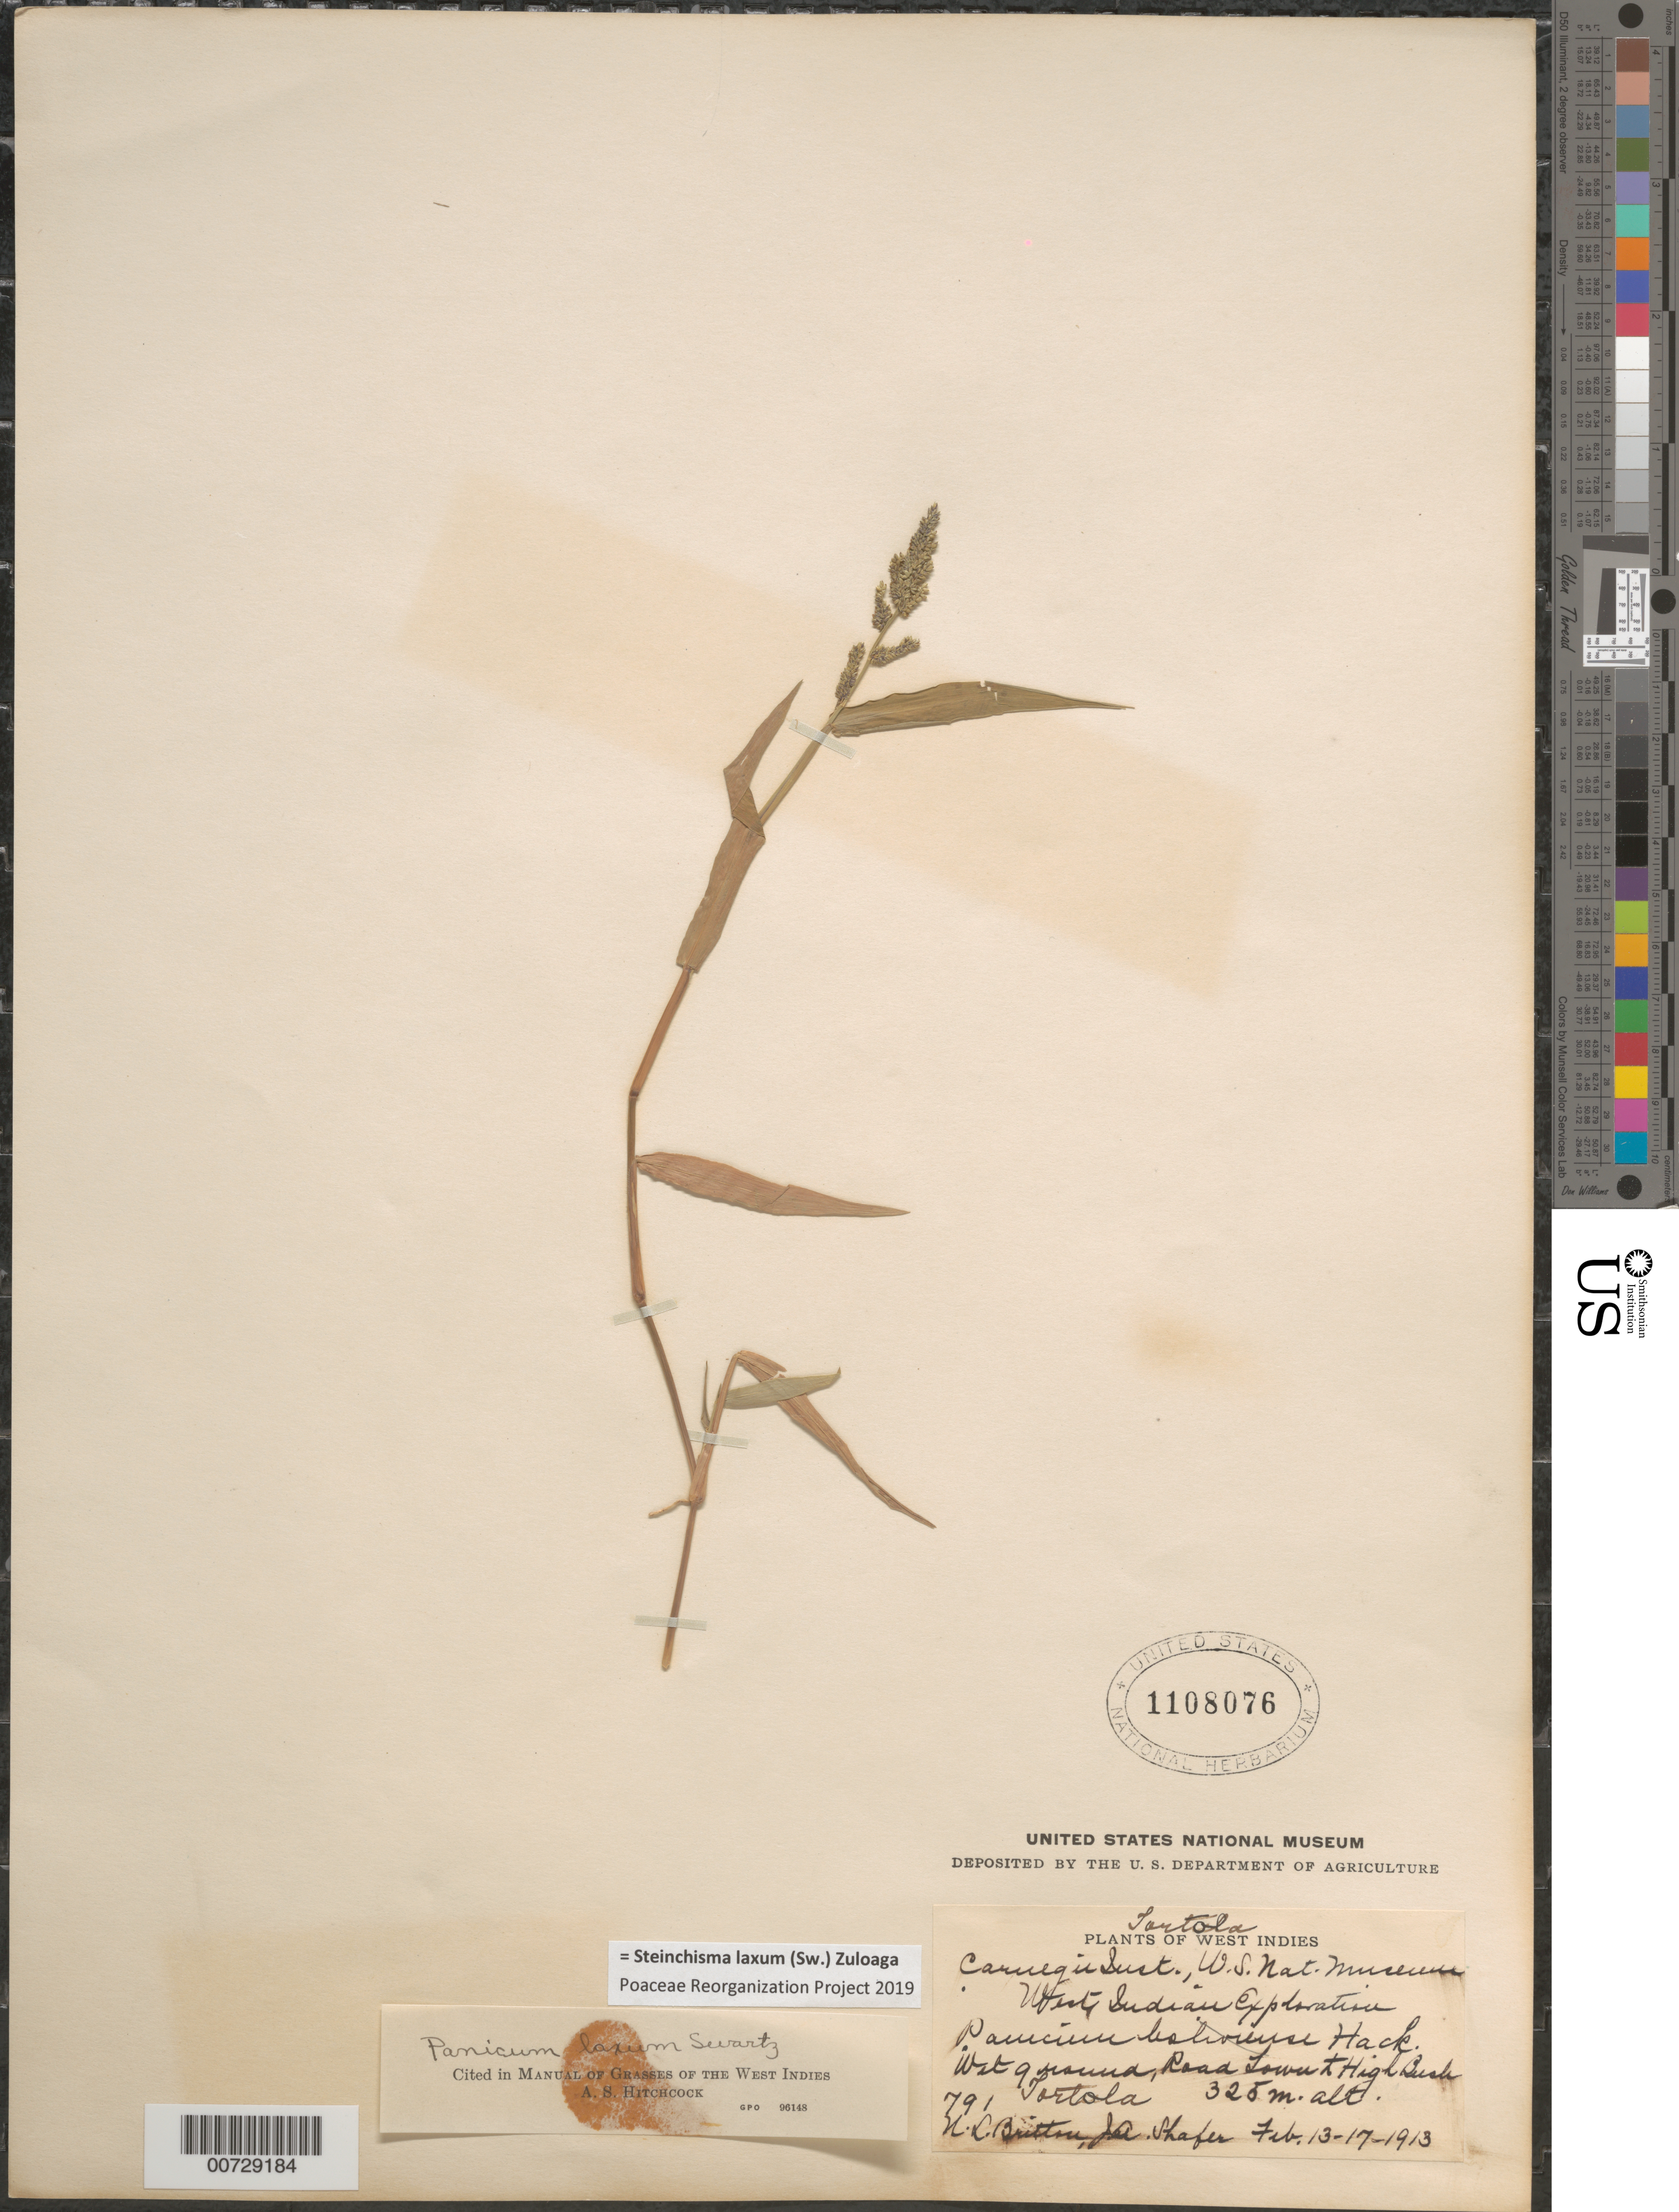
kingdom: Plantae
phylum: Tracheophyta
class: Liliopsida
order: Poales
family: Poaceae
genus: Steinchisma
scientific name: Steinchisma laxum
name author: (Sw.) Zuloaga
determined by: Hitchcock, Albert S.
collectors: N. Britton & J. A. Shafer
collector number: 791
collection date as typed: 13 Feb 1913 to 17 Feb 1913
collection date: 1913-02-13/1913-02-17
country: British Virgin Islands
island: Tortola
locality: Road Town to High Bush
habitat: Wet ground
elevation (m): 325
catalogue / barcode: US 1108076